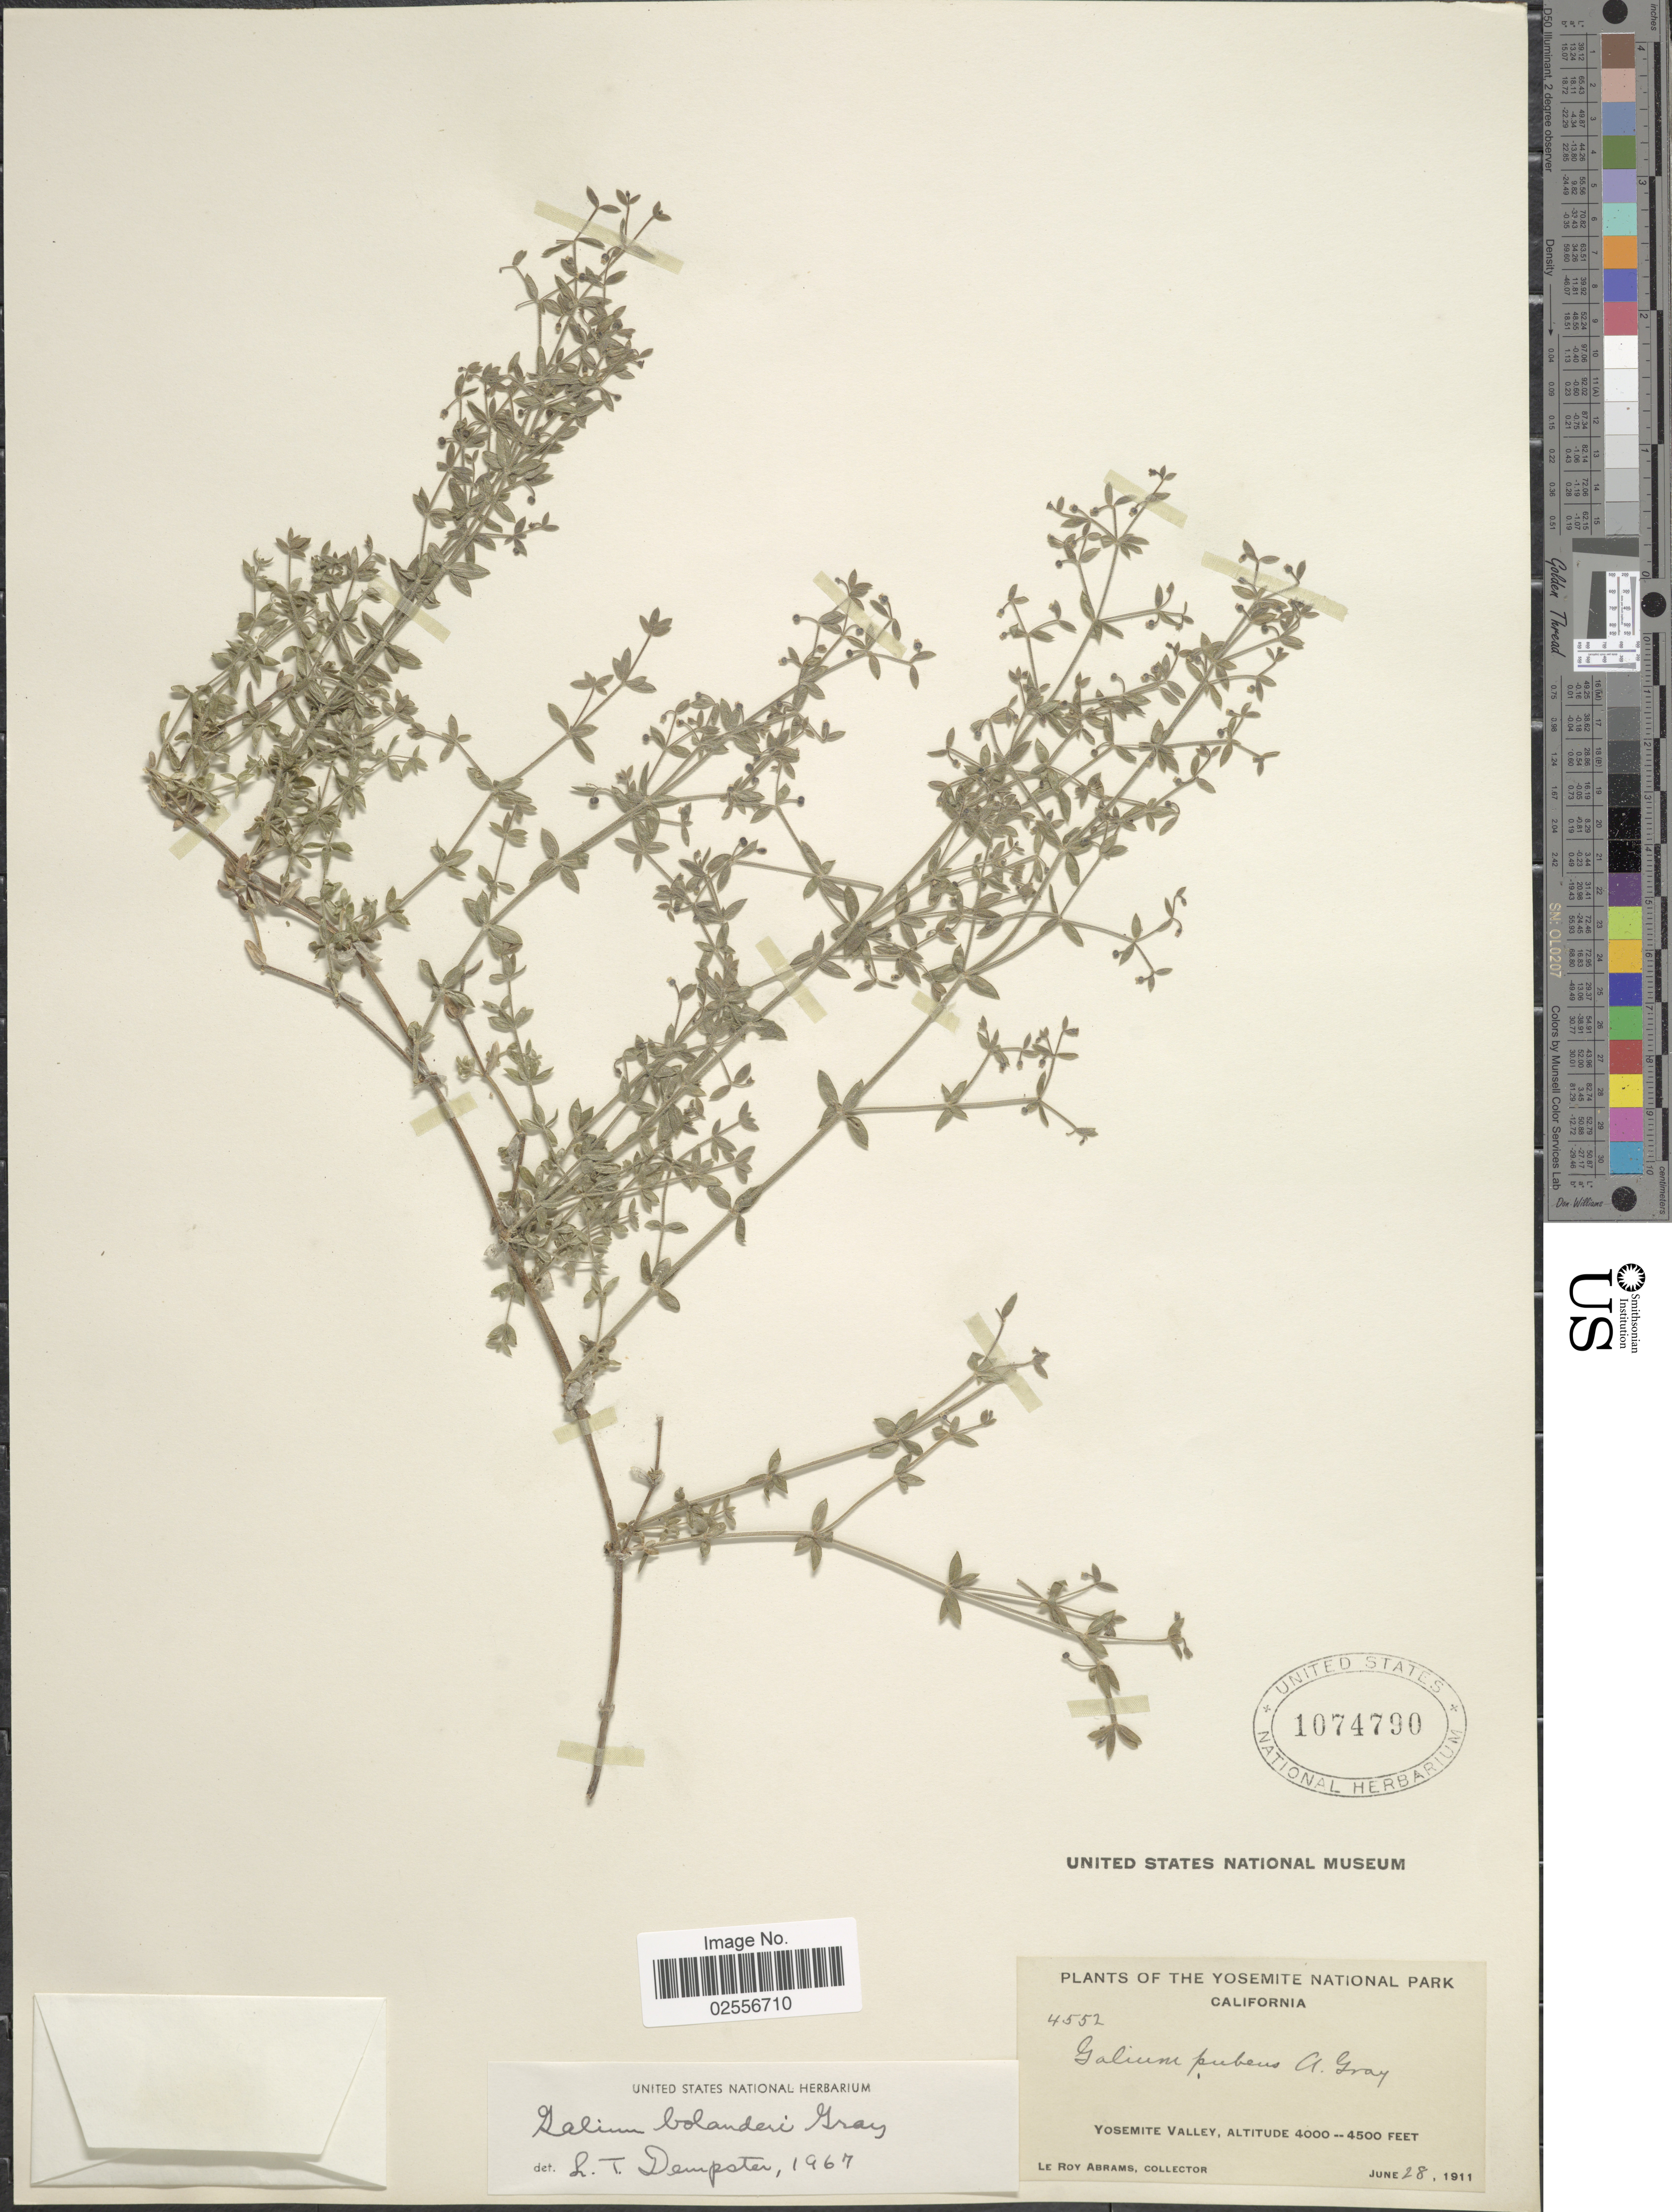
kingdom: Plantae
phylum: Tracheophyta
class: Magnoliopsida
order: Gentianales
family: Rubiaceae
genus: Galium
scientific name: Galium bolanderi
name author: A. Gray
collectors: L. Abrams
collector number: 4552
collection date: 1911-06-28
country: United States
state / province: California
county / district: Mariposa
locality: Yosemite National Park. Yosemite Valley.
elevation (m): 1219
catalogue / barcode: US 1074790